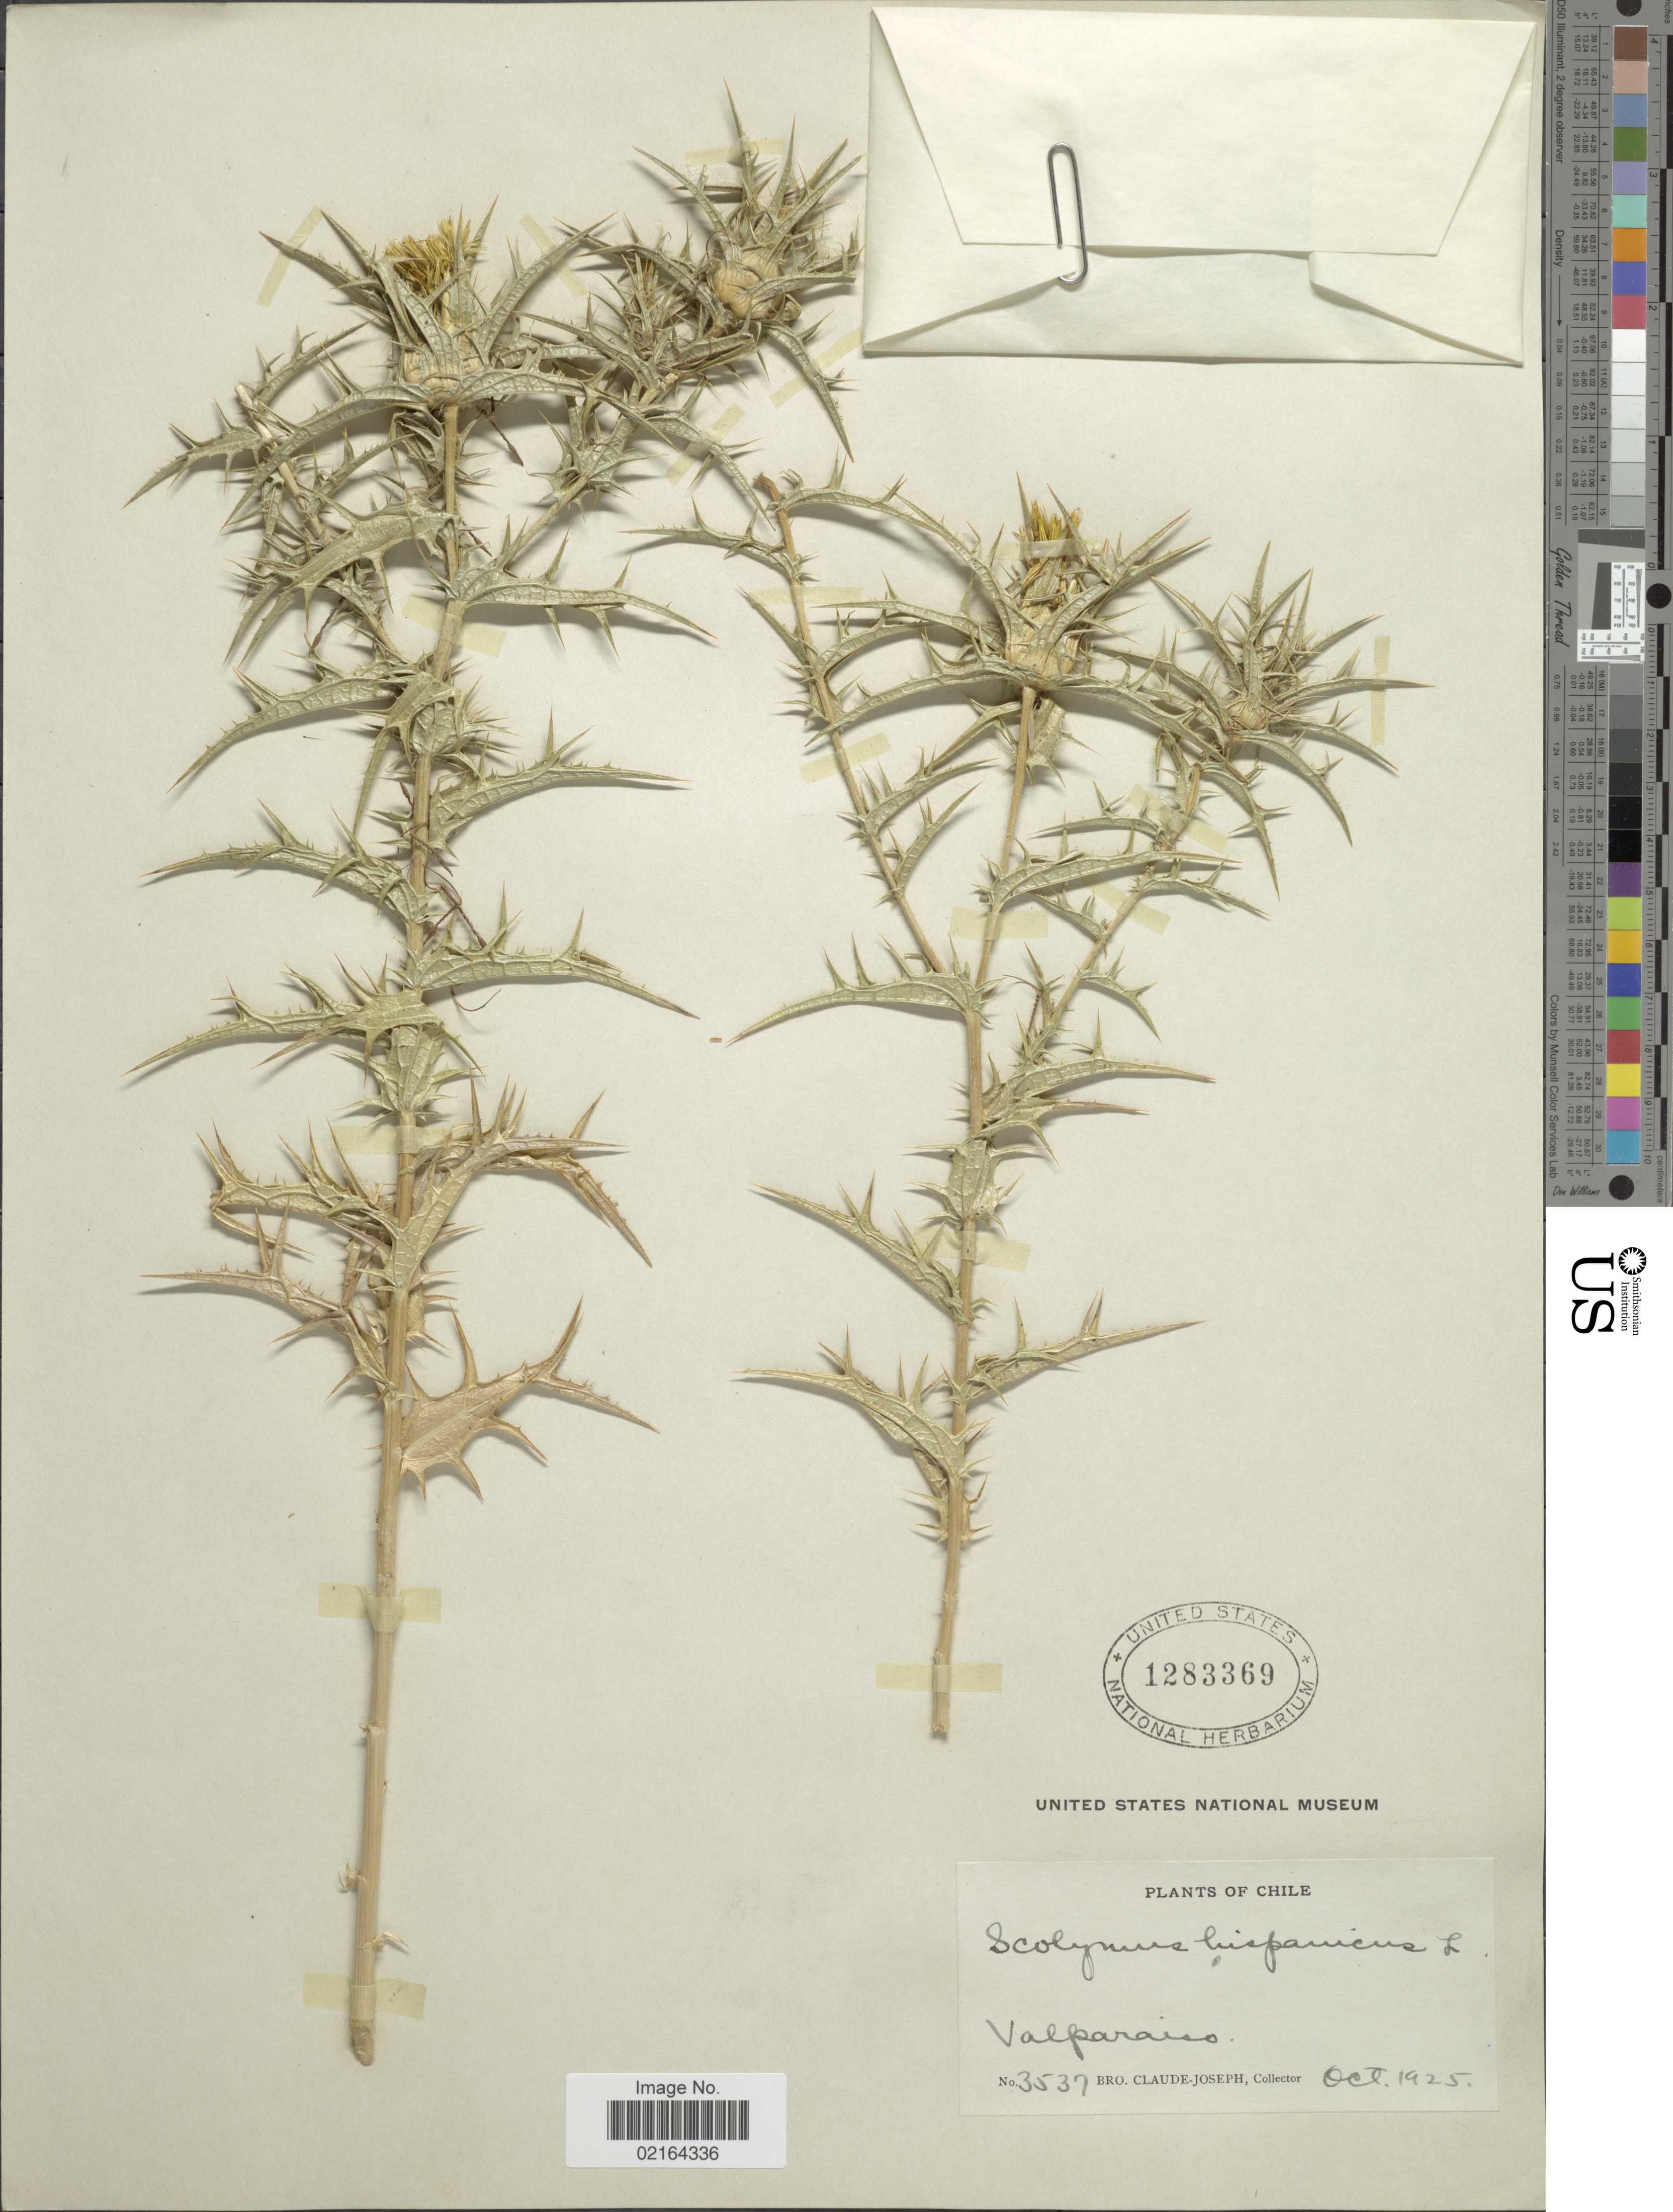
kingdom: Plantae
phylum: Tracheophyta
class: Magnoliopsida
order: Asterales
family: Asteraceae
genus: Scolymus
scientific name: Scolymus hispanicus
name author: L.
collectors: Bro. Claude-Joseph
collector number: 3537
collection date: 1925-10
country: Chile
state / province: Valparaíso (V)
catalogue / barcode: US 1283369